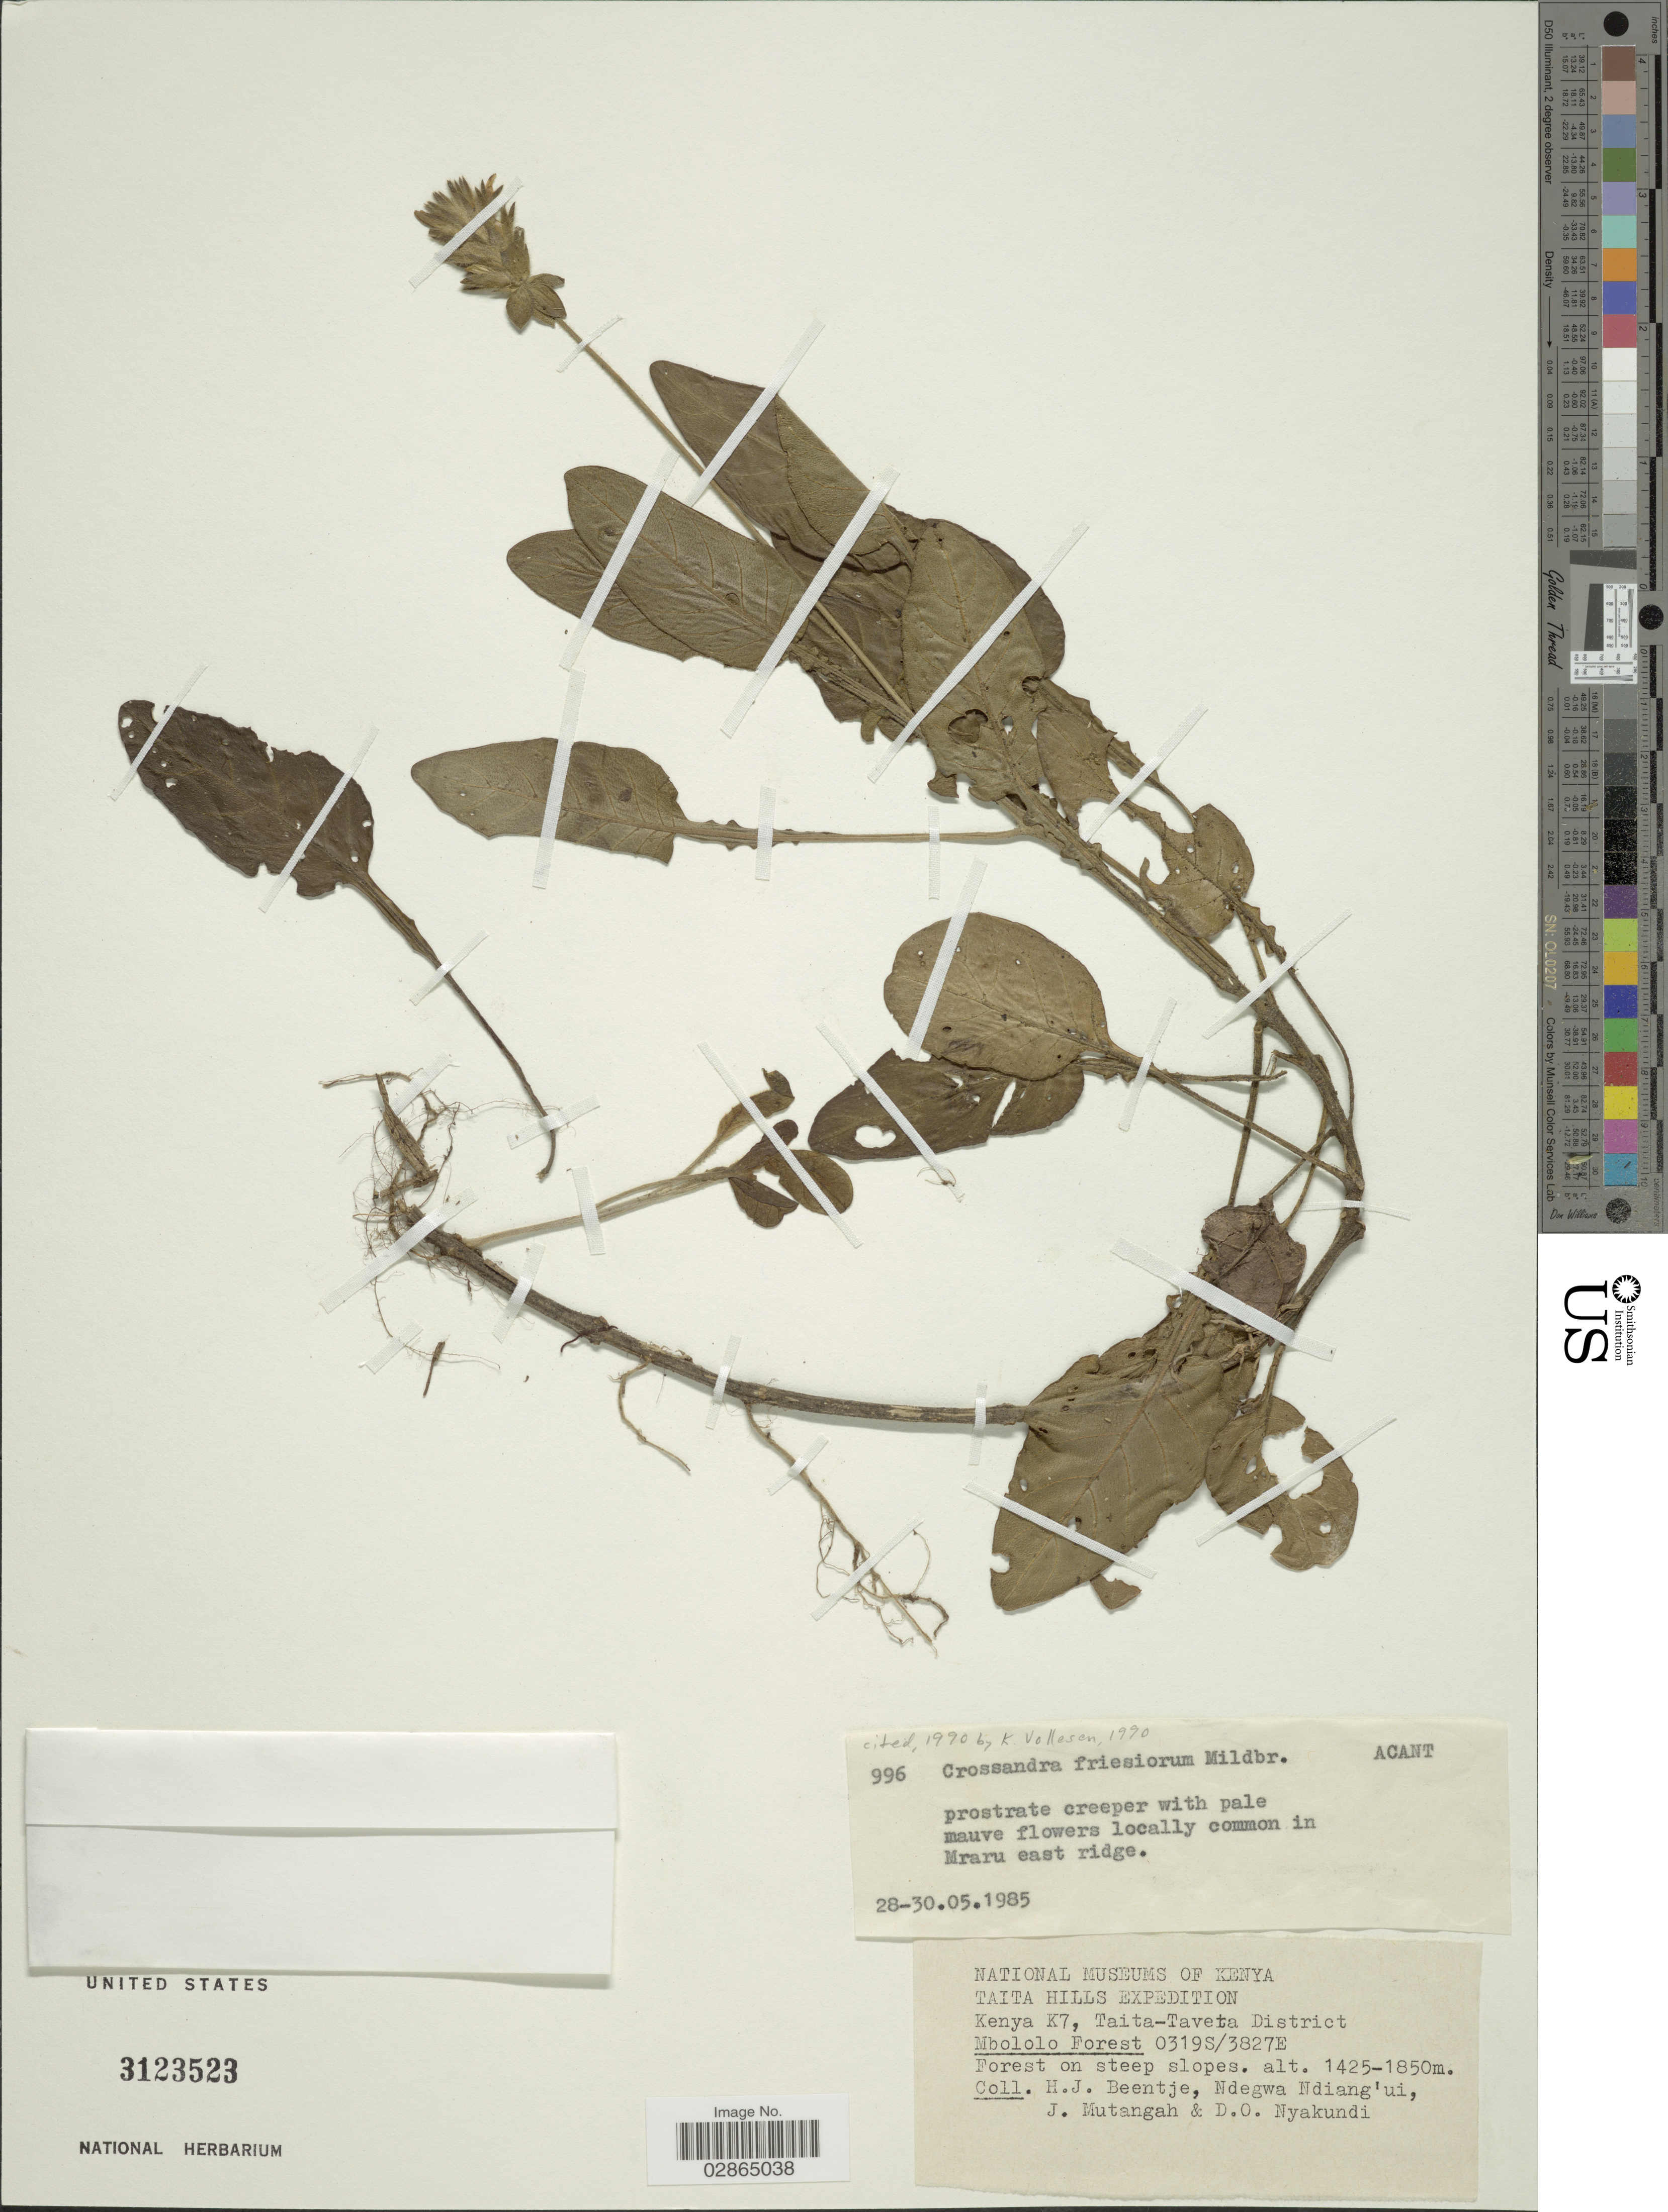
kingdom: Plantae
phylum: Tracheophyta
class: Magnoliopsida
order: Lamiales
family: Acanthaceae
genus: Crossandra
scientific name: Crossandra friesiorum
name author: Mildbr.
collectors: H. J. Beentje, Ndegwa Ndiang'ui, J. Mutangah & D. Nyakundi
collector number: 996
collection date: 1985-05-28/1985-05-30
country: Kenya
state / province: Taita Taveta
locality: Taita Hills. K7, Taita-Taveta District. Mbololo Forest.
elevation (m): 1425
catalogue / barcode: US 3123523